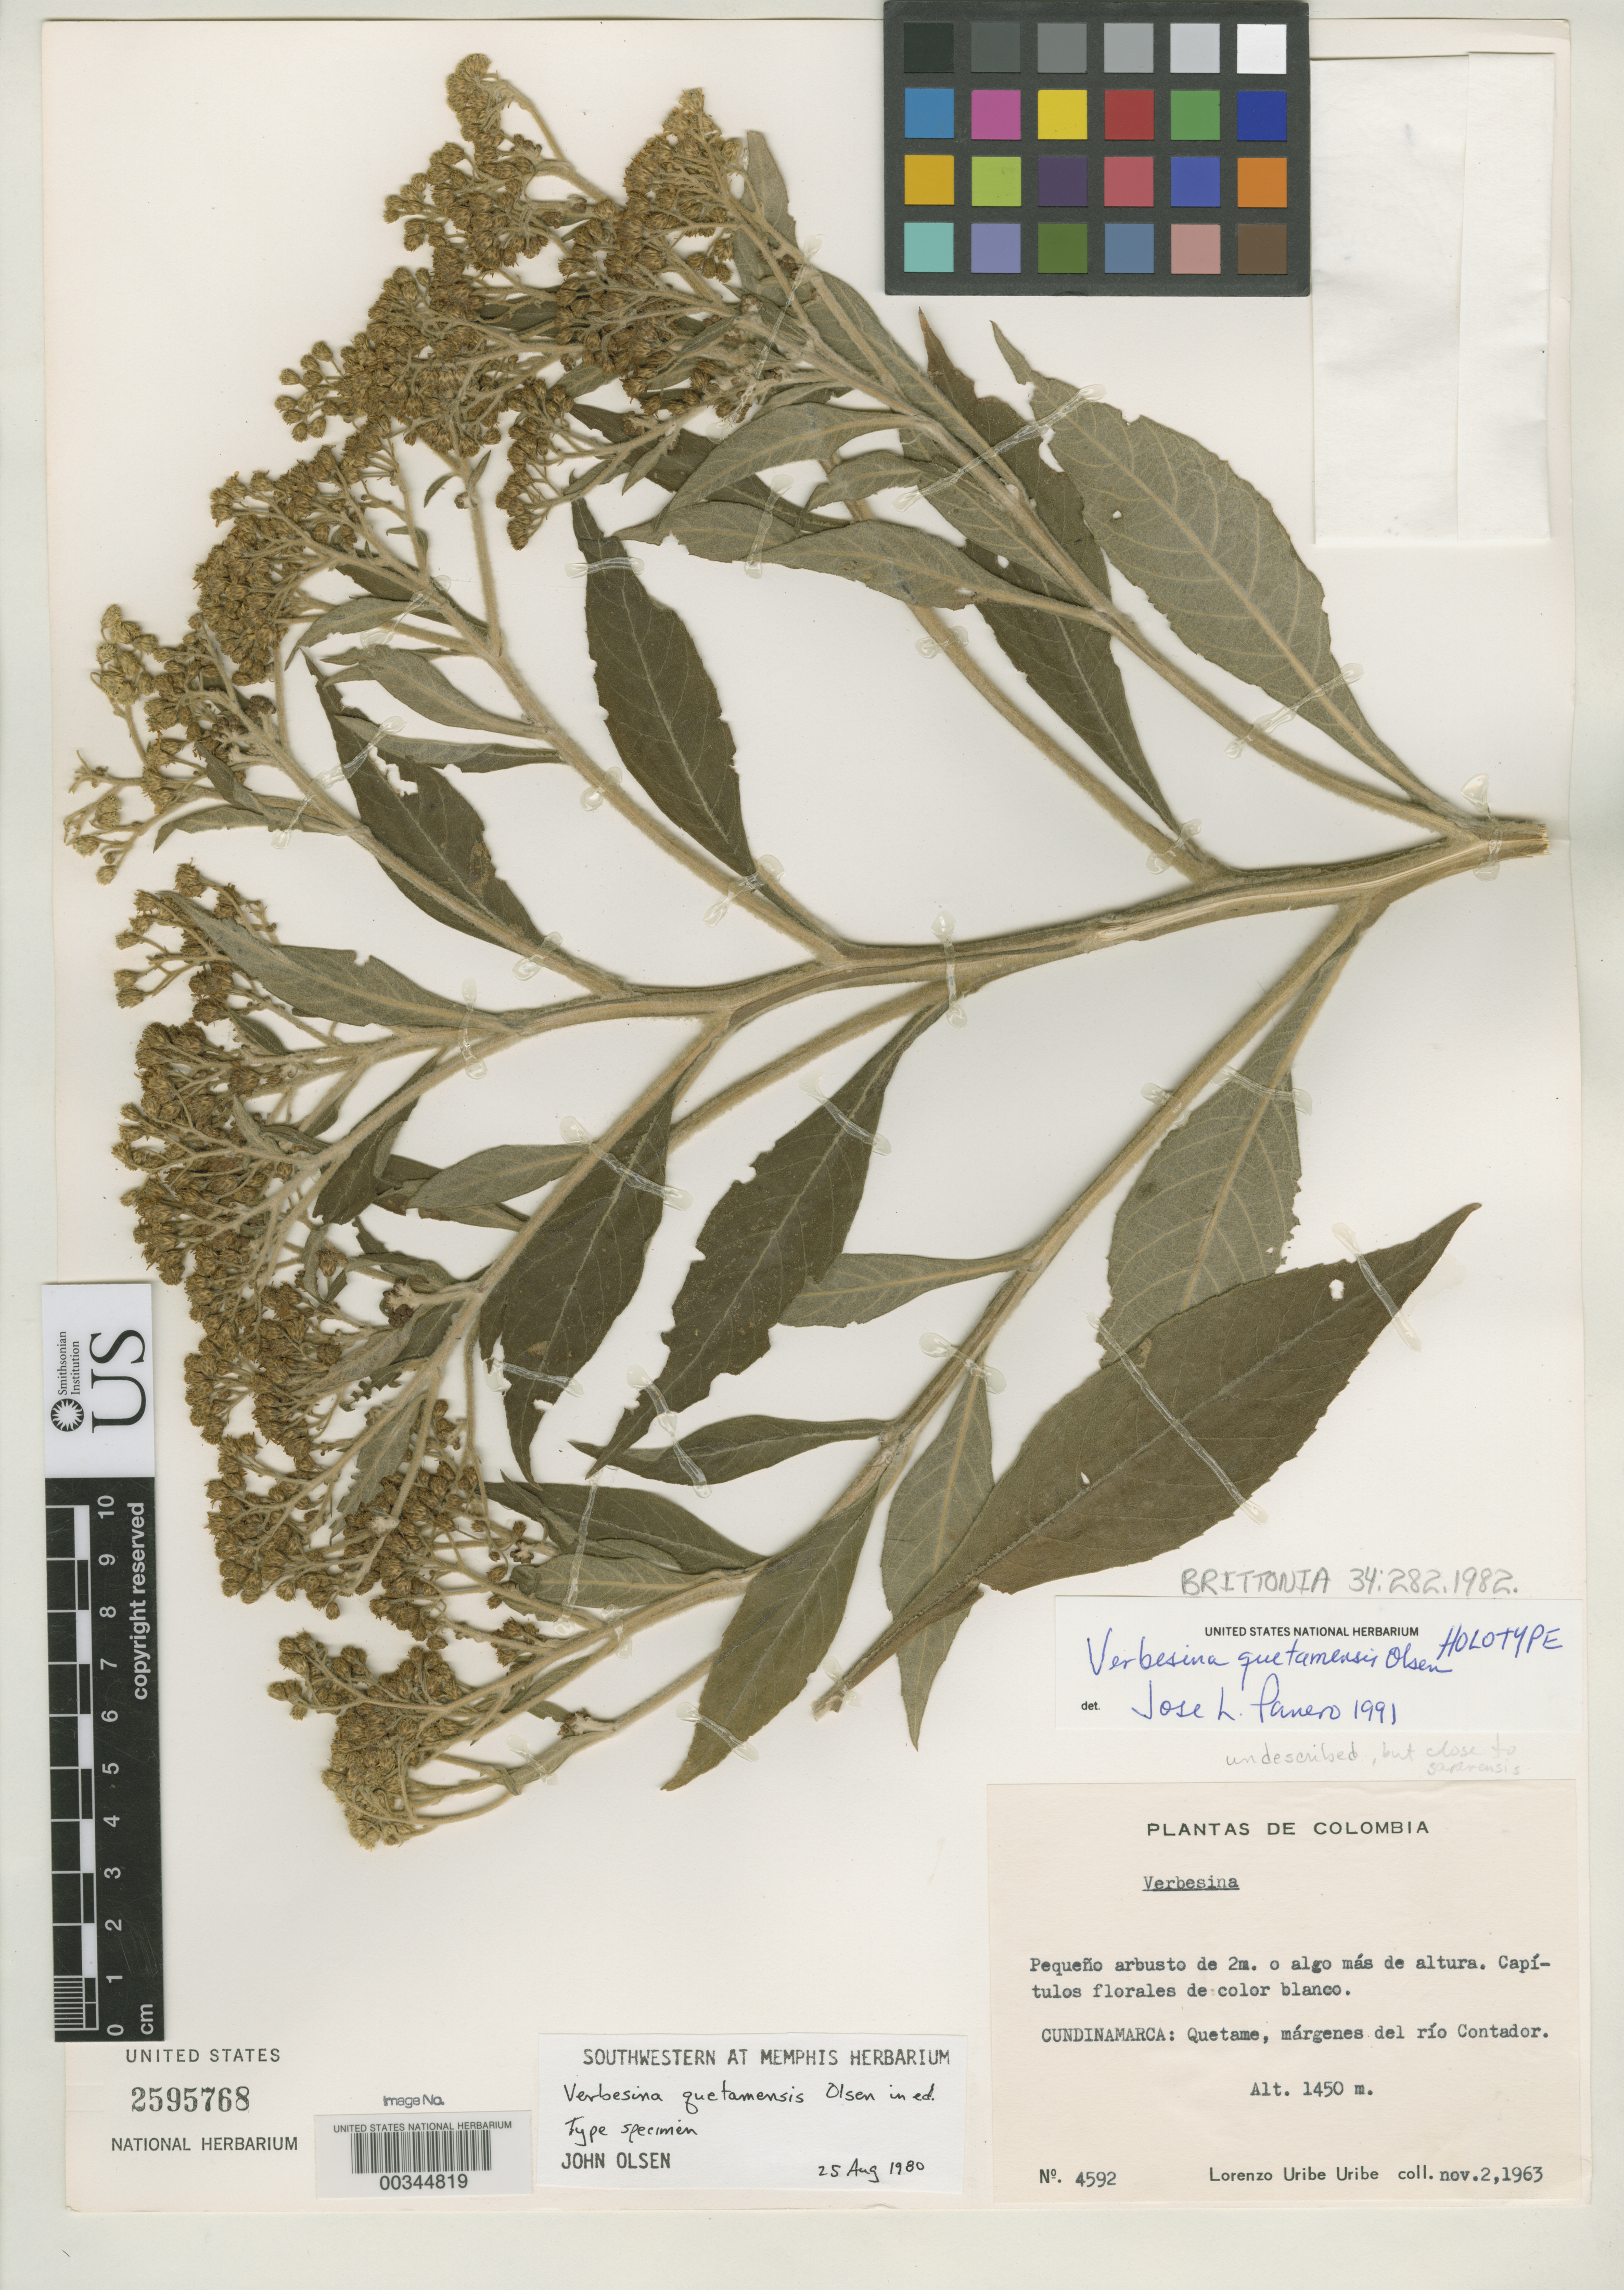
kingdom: Plantae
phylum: Tracheophyta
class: Magnoliopsida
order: Asterales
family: Asteraceae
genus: Verbesina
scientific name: Verbesina quetamensis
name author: Olsen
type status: Holotype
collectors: L. Uribe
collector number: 4592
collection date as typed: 02 Nov 1963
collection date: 1963-11-02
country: Colombia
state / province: Cundinamarca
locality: Quetame, margenes del Rio ConTador. [Quetame, banks of the Rio ConTador.]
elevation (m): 1450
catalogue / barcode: US 2595768